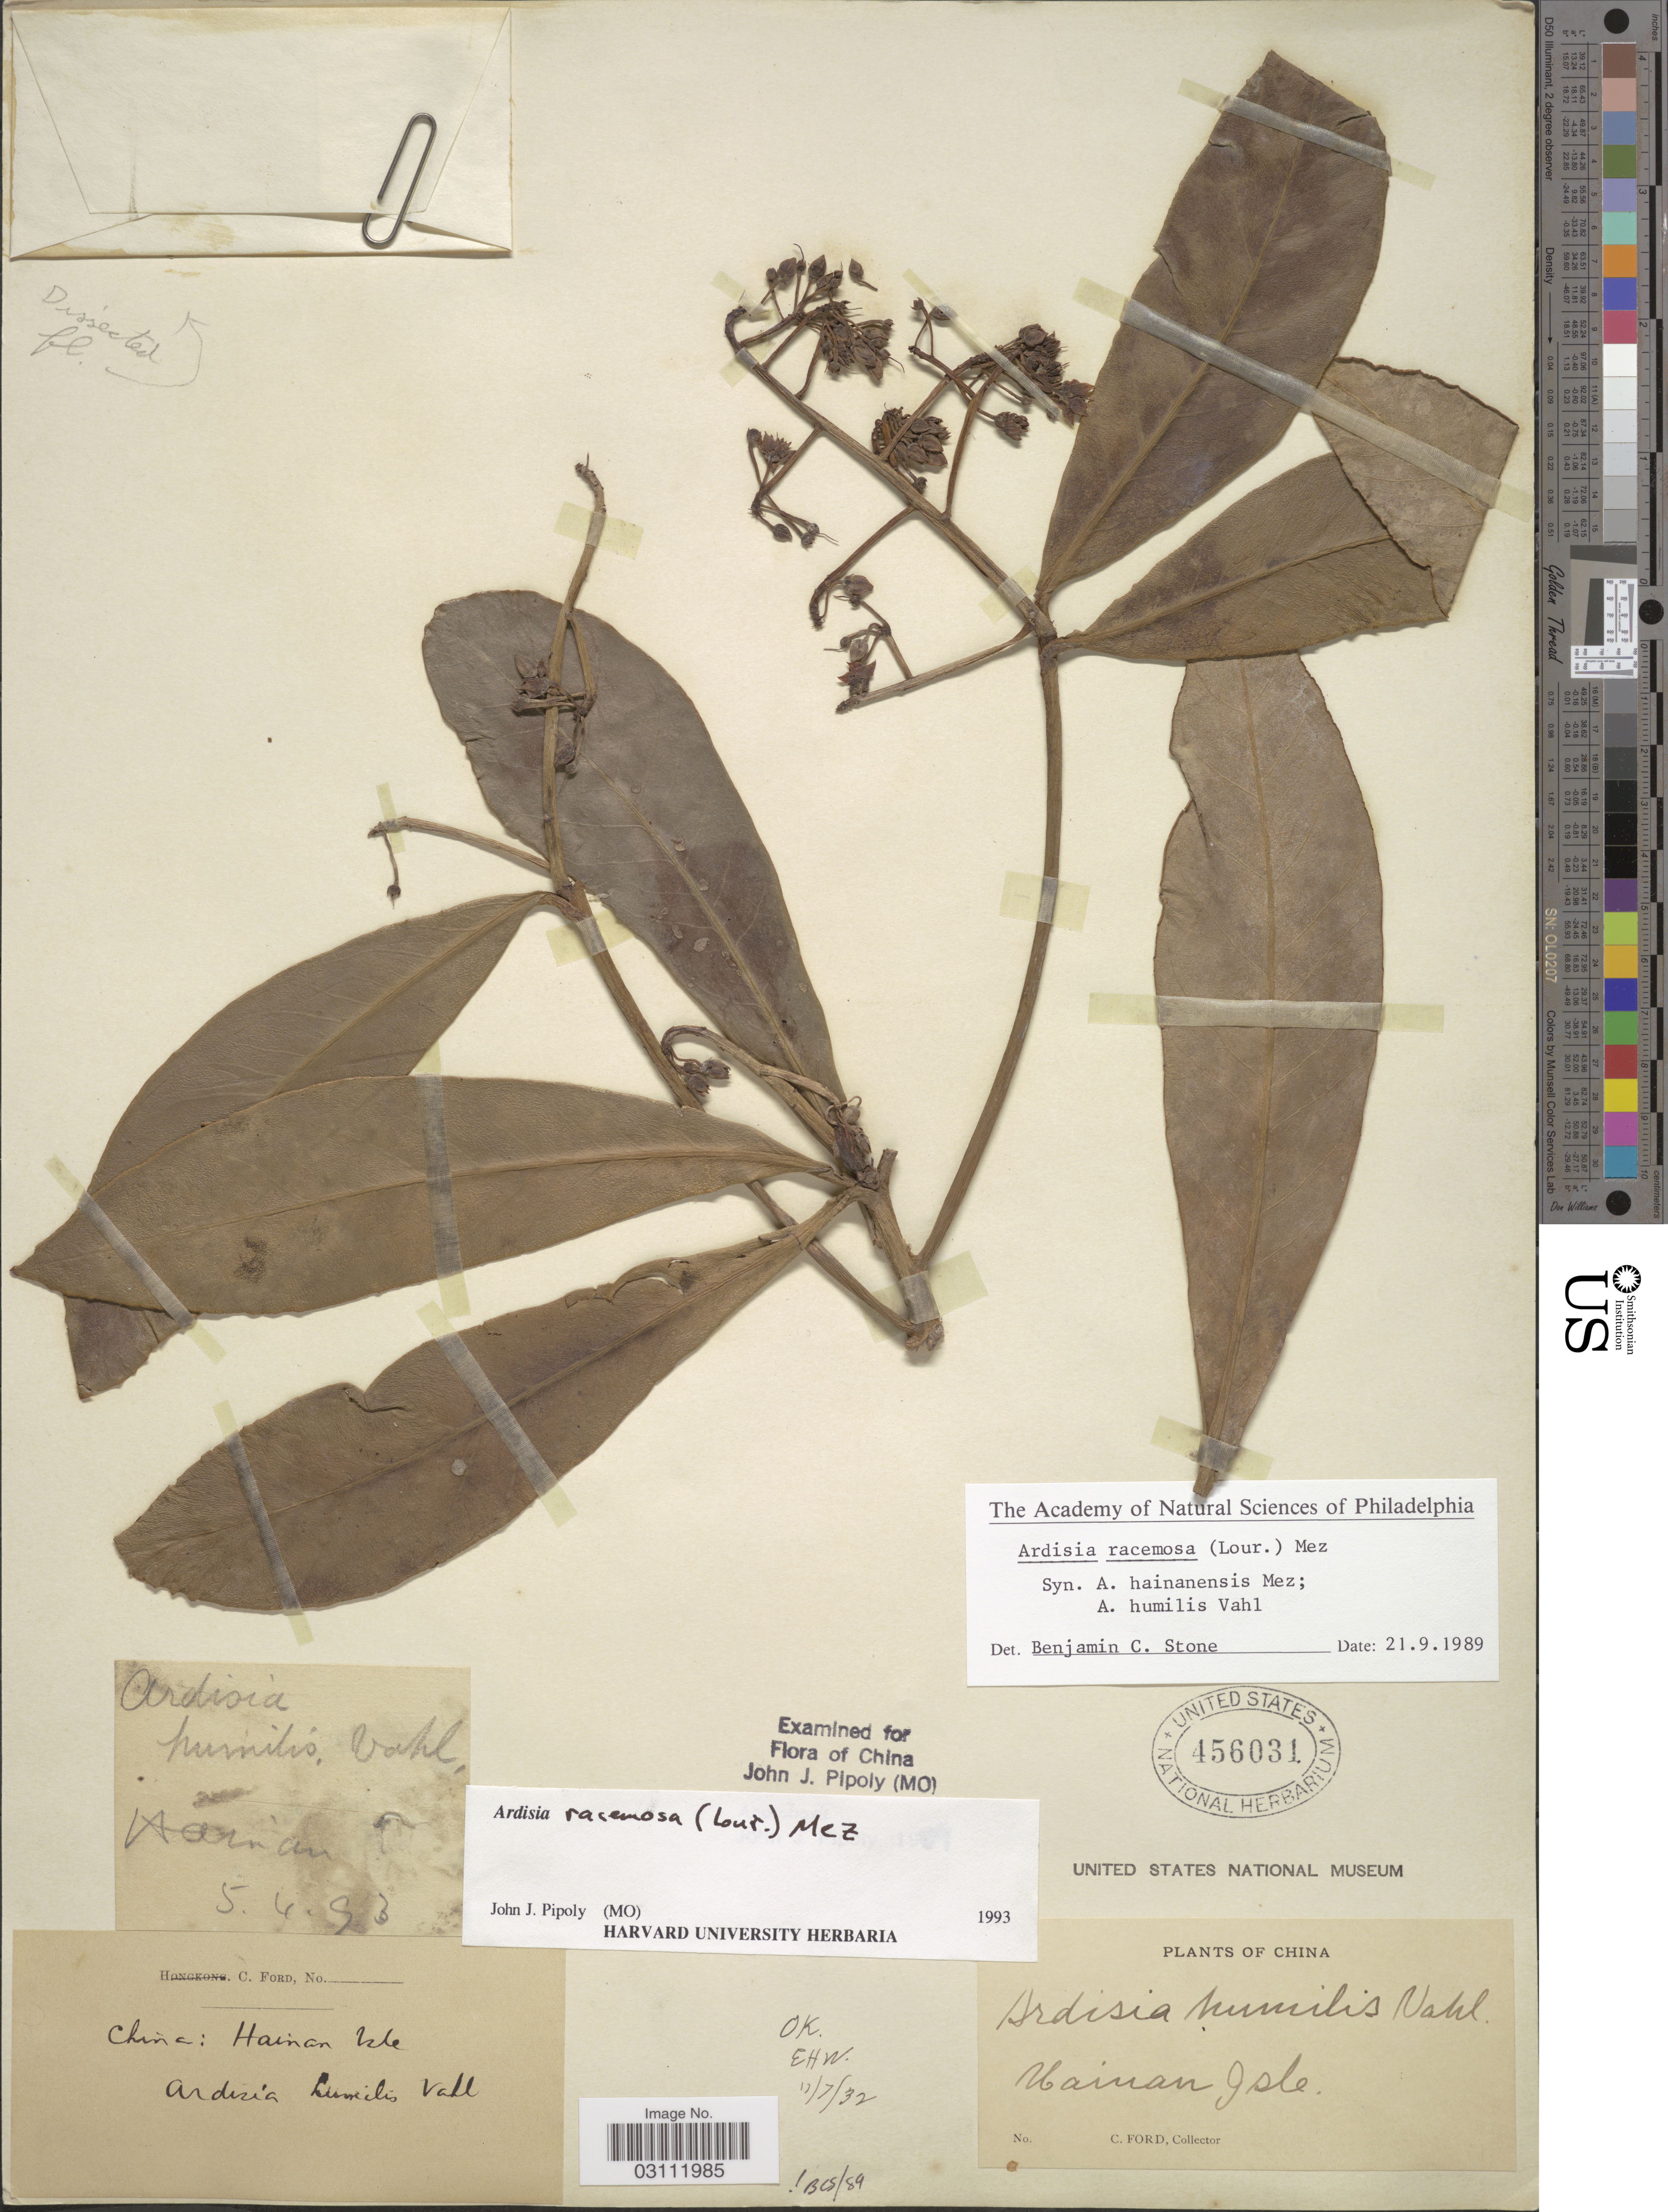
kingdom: Plantae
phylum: Tracheophyta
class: Magnoliopsida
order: Ericales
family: Primulaceae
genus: Ardisia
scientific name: Ardisia racemosa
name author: R.T. Baker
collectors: C. Ford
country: China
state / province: Hainan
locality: Hainan Isle.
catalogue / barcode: US 456031